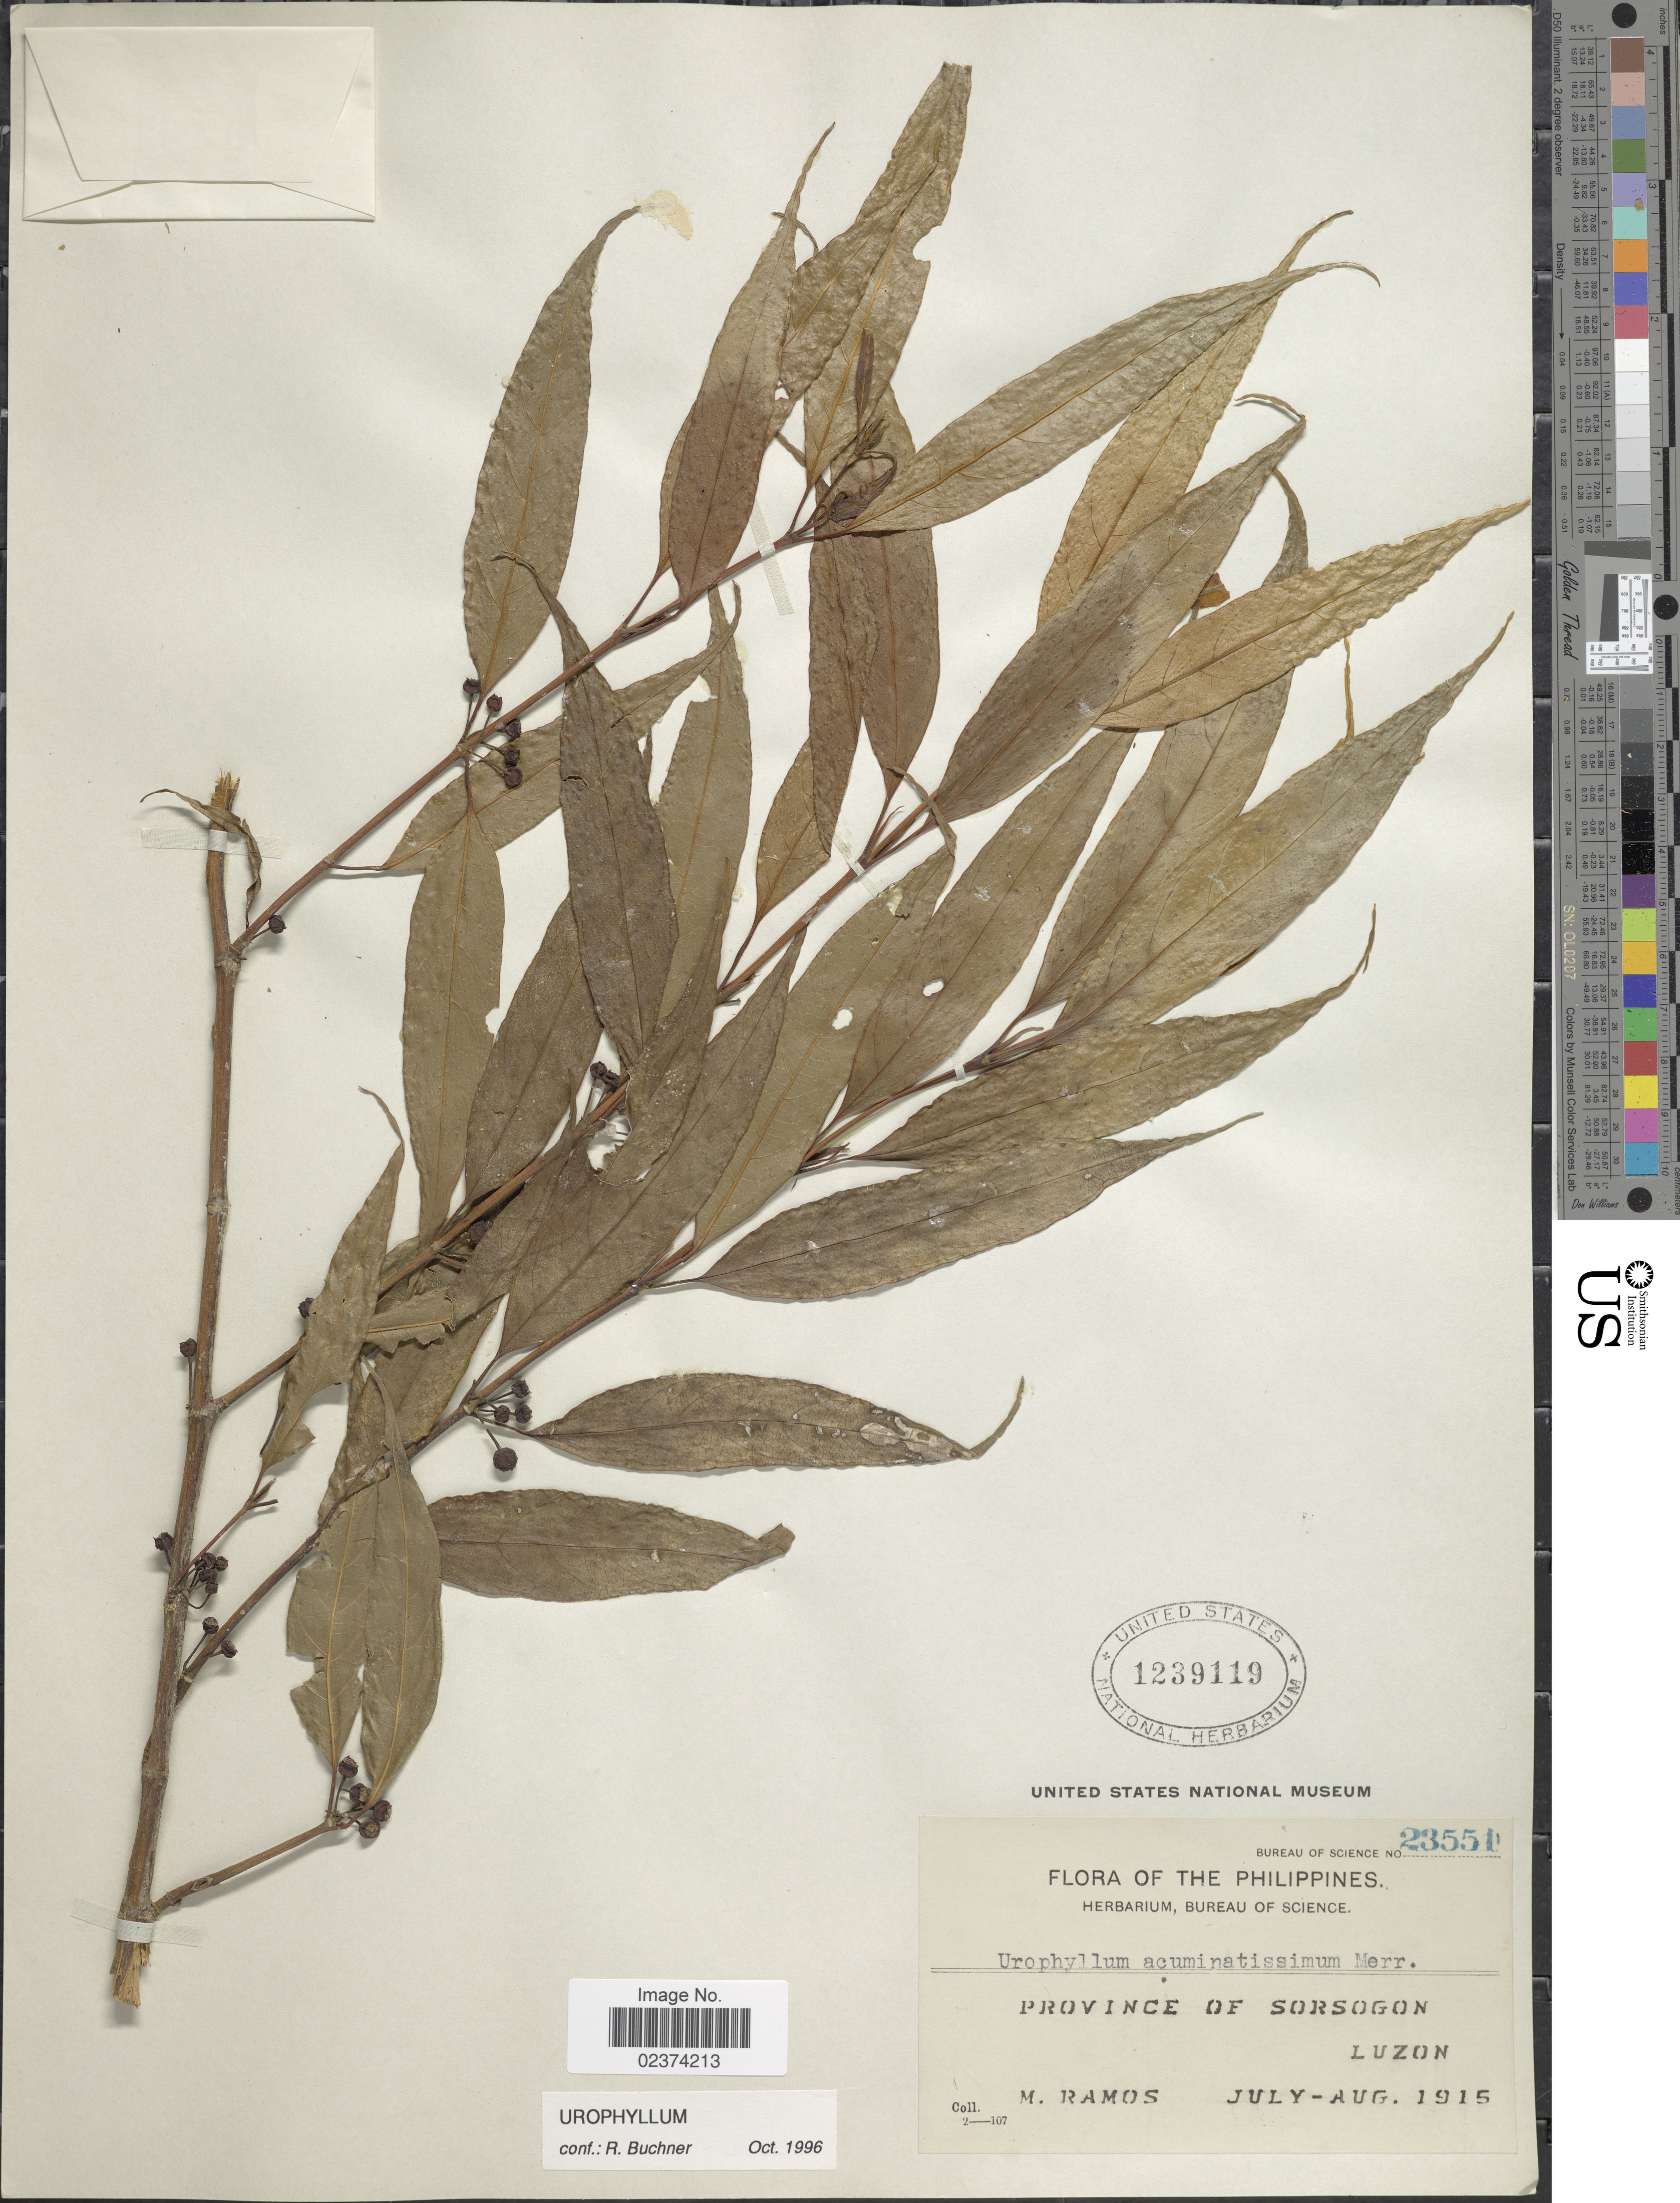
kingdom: Plantae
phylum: Tracheophyta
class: Magnoliopsida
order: Gentianales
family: Rubiaceae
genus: Urophyllum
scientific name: Urophyllum sp.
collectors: M. Ramos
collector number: Bureau of Science 23551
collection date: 1915-07/1915-08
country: Philippines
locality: Province of Sorsogon, Luzon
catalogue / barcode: US 1239119